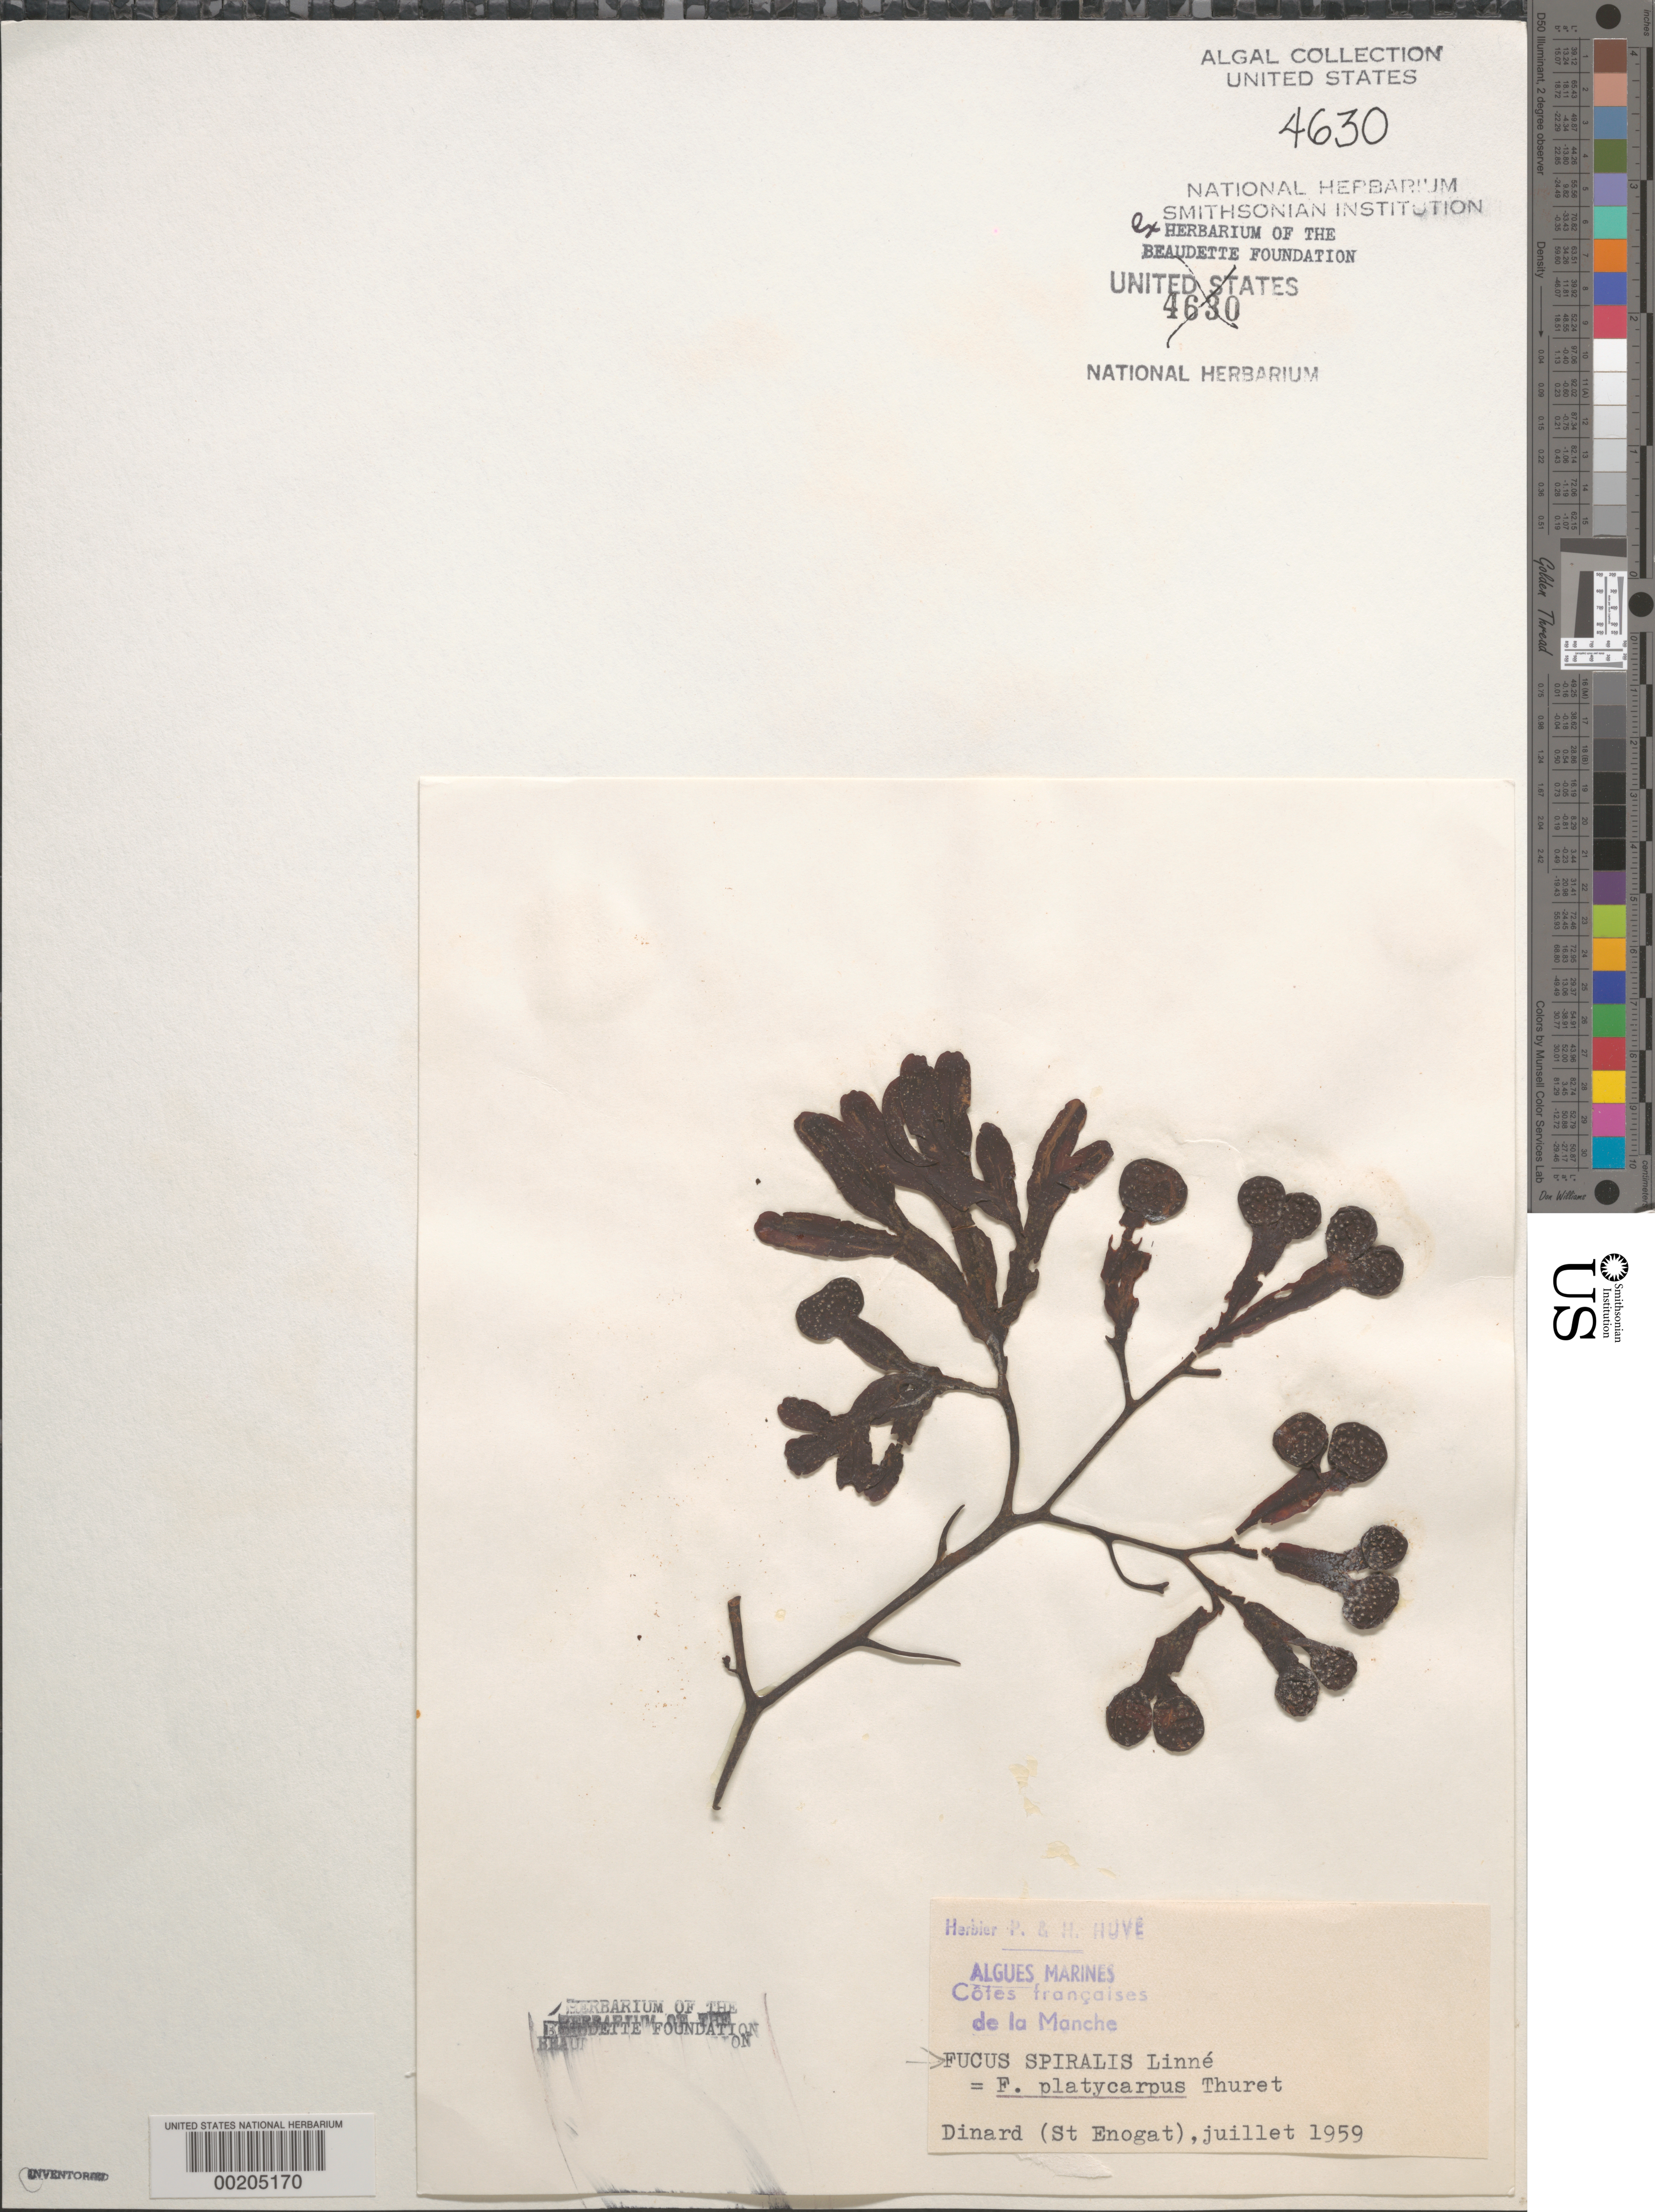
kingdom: Chromista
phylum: Ochrophyta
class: Phaeophyceae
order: Fucales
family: Fucaceae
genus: Fucus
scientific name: Fucus spiralis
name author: L.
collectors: P. Huve & H. Huve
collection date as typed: Jul 1959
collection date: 1959-07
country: France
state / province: Bretagne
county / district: Ille-et-Vilaine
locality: Dinard, St. Enogat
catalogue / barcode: US 4630